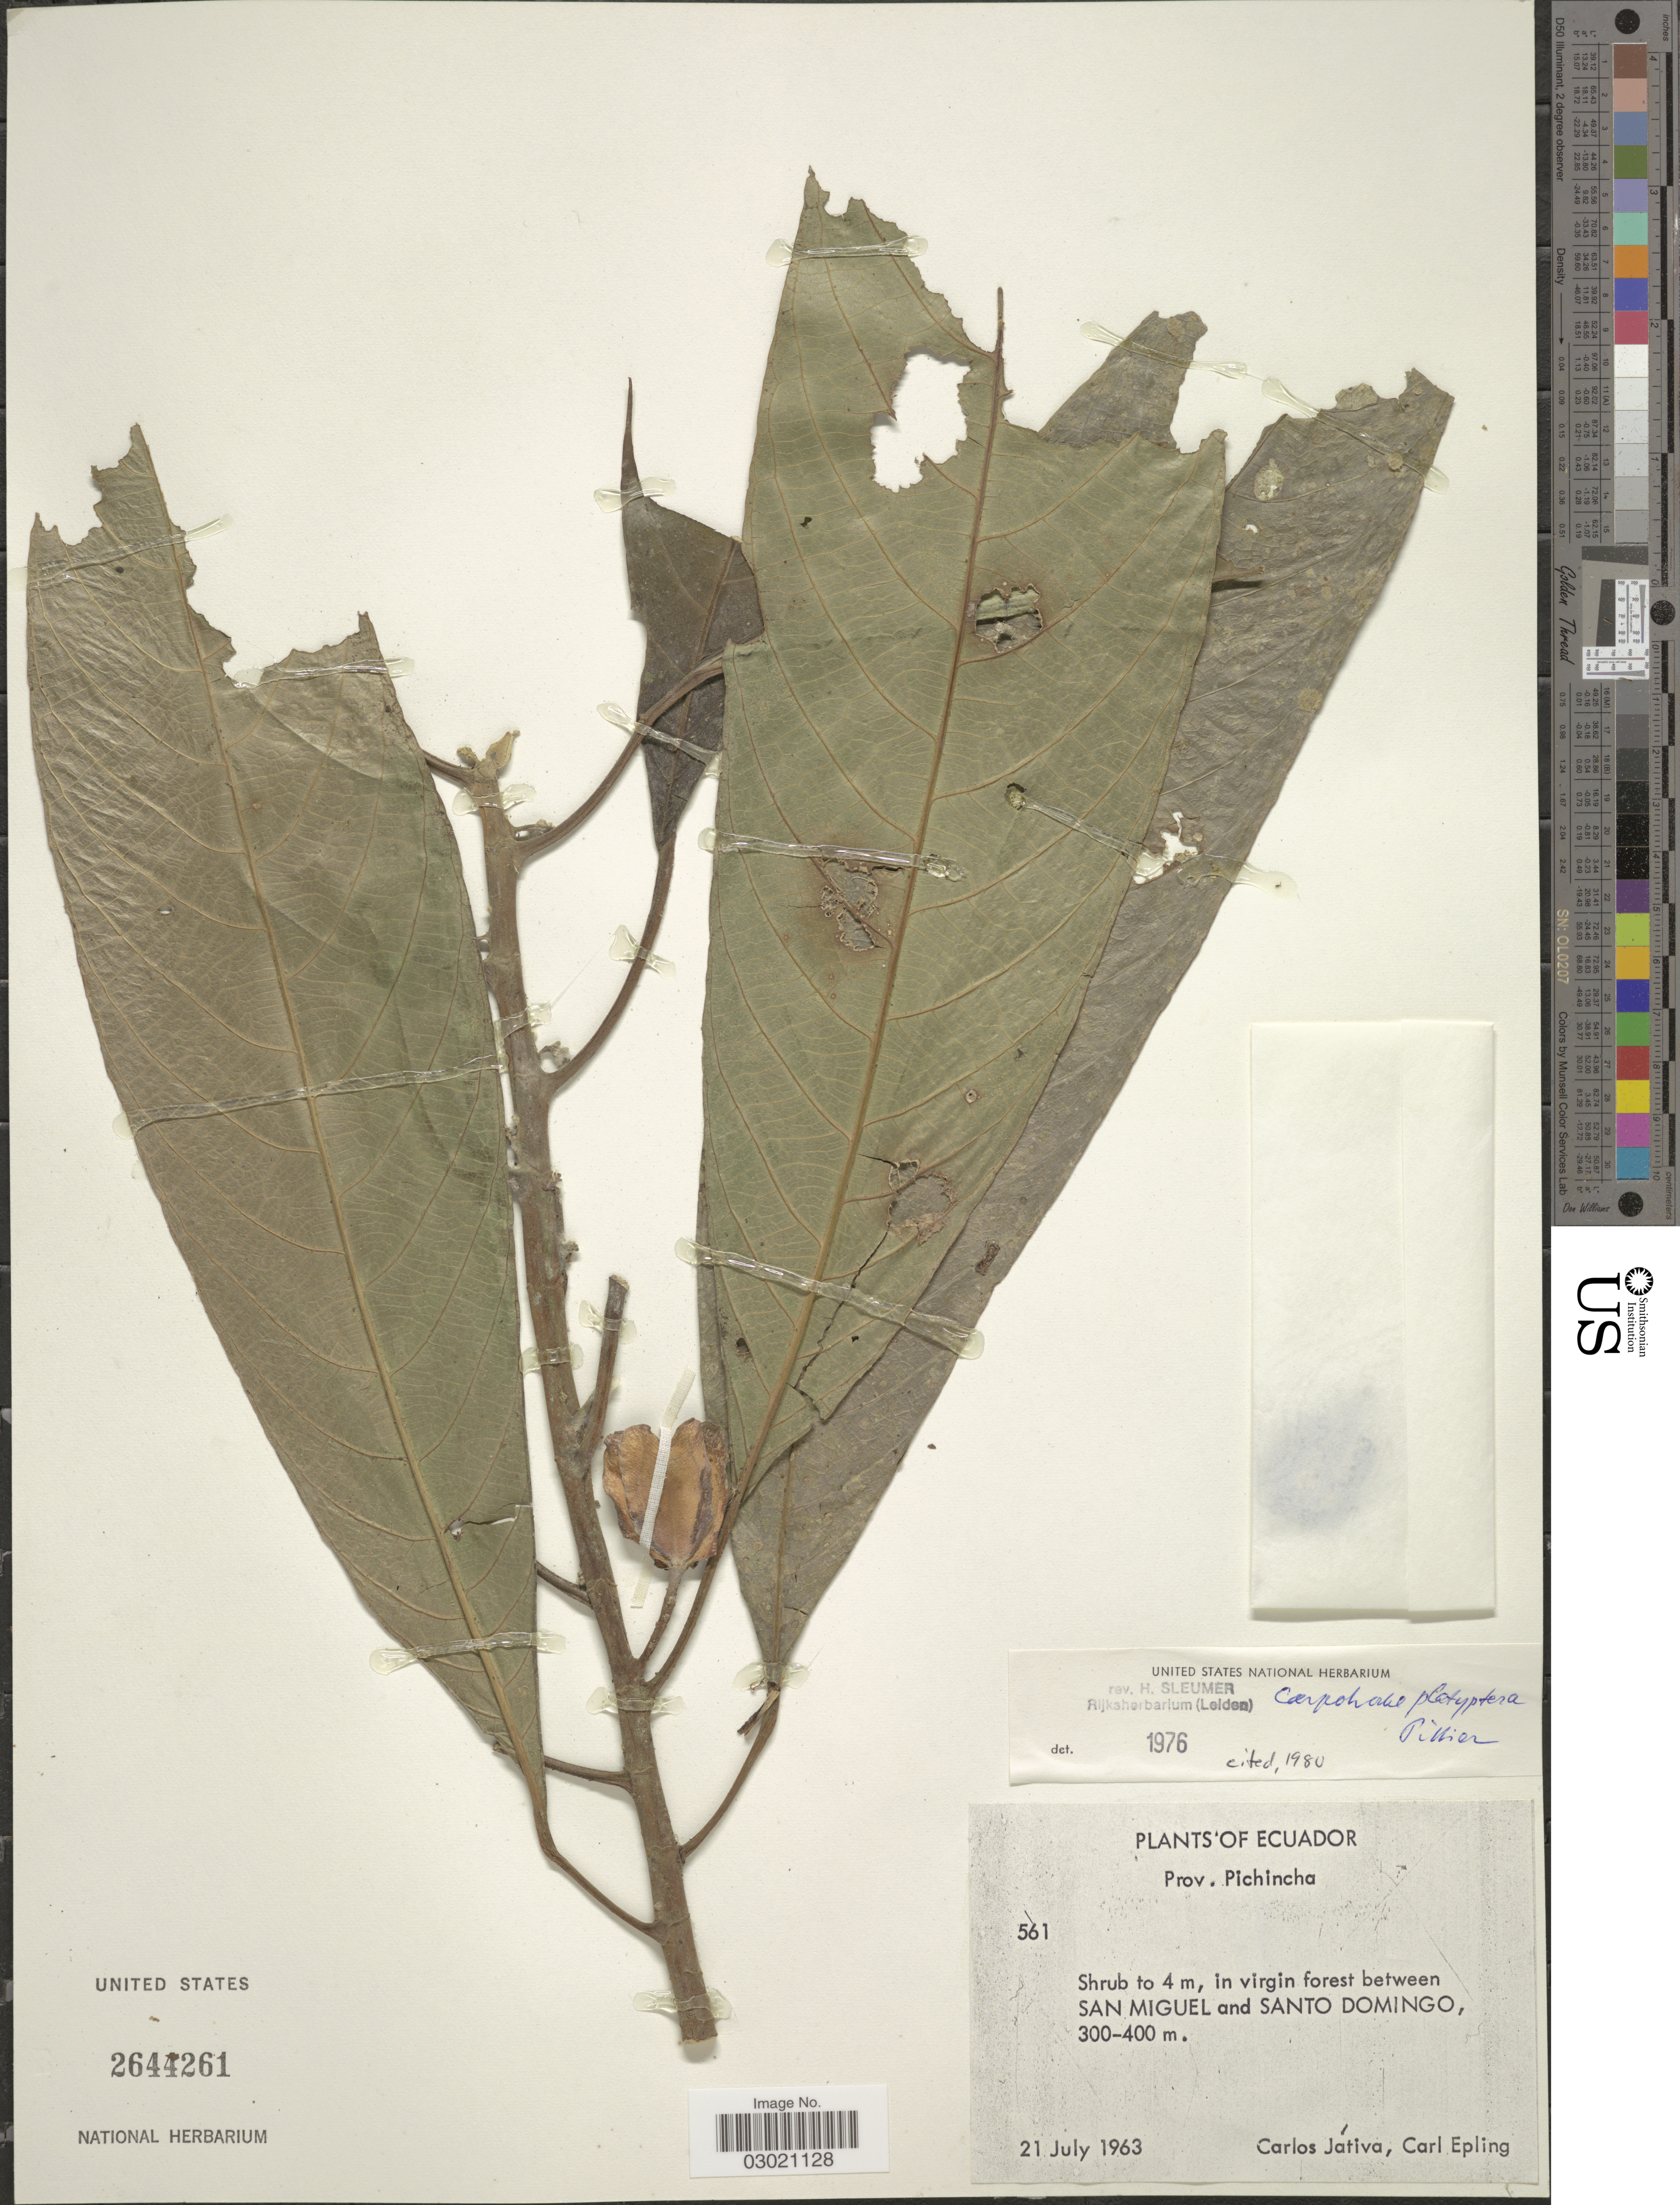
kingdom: Plantae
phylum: Tracheophyta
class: Magnoliopsida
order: Malpighiales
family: Achariaceae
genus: Carpotroche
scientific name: Carpotroche platyptera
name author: Pittier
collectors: C. D. Játiva & C. C. Epling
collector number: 561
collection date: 1963-07-21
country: Ecuador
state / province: Pichincha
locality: San Miguel and Santo Domingo.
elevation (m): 300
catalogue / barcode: US 2644261